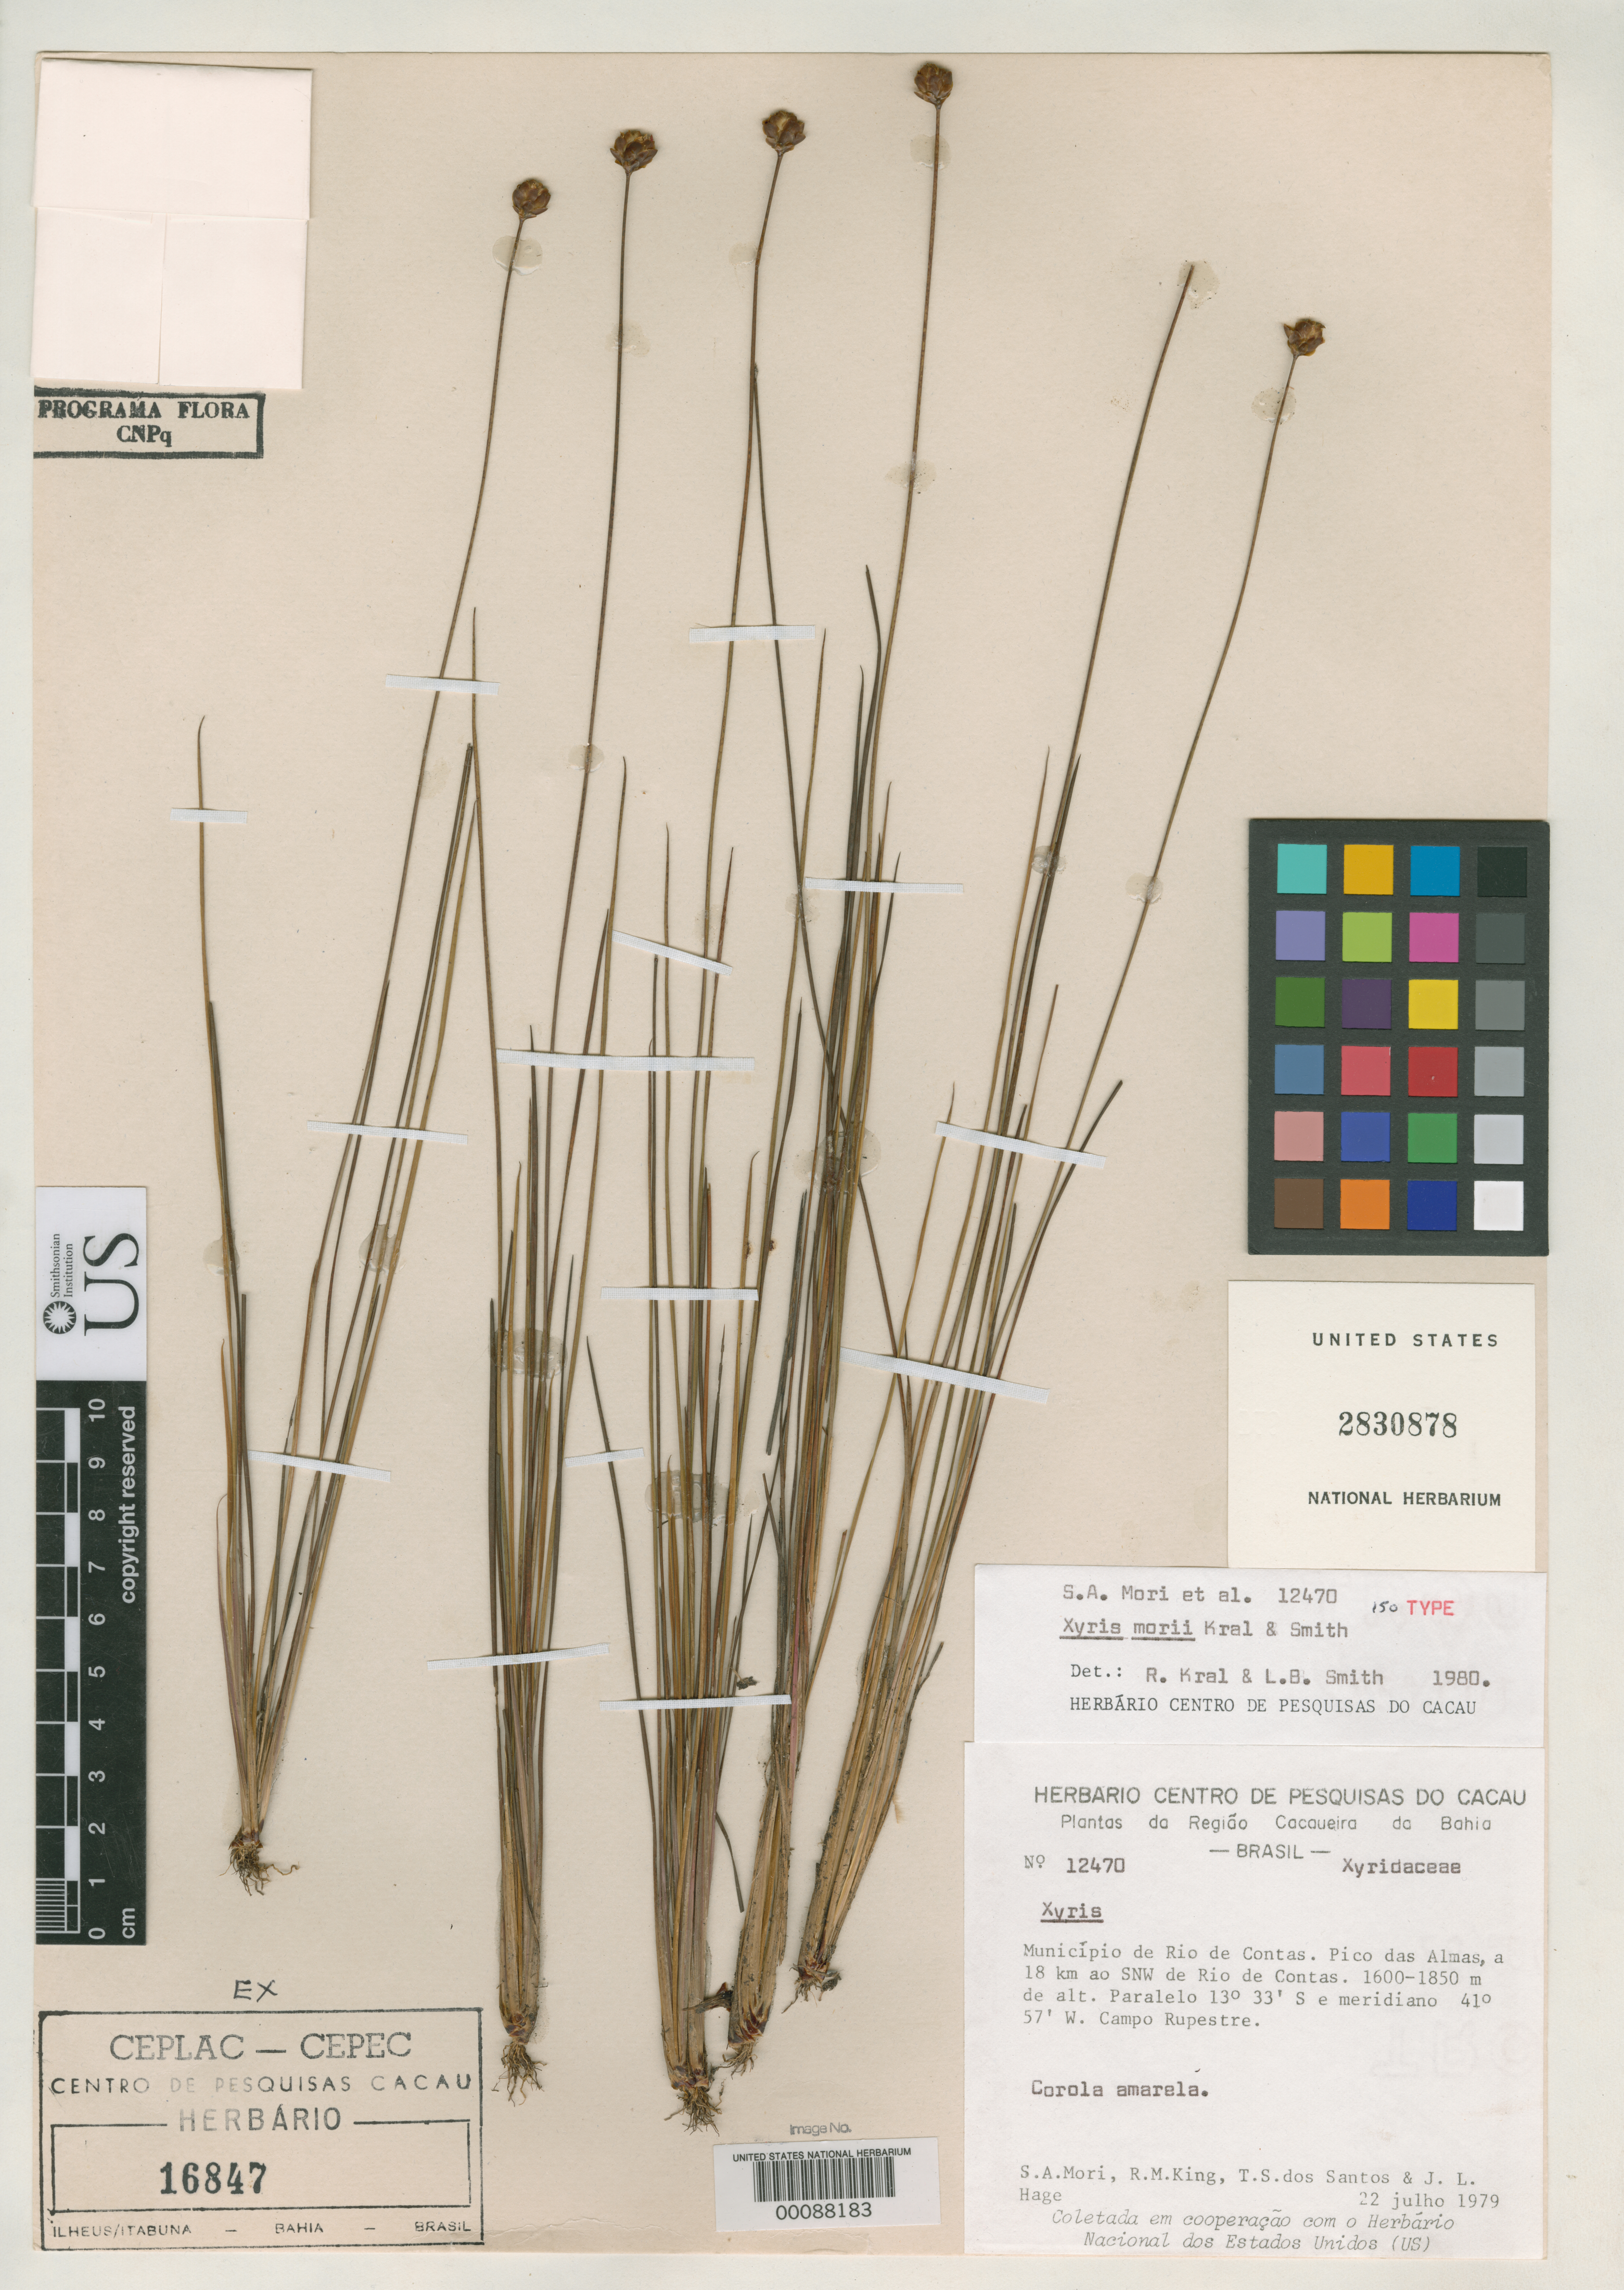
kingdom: Plantae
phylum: Tracheophyta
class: Liliopsida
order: Poales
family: Xyridaceae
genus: Xyris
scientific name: Xyris morii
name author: Kral & L.B. Sm.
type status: Isotype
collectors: S. Mori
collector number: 12470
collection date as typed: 22 Jul 1979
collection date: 1979-07-22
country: Brazil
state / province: Bahia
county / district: Rio de Contas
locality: Pico das Almas, SNW of Rio de Contas.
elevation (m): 1600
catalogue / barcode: US 2830878